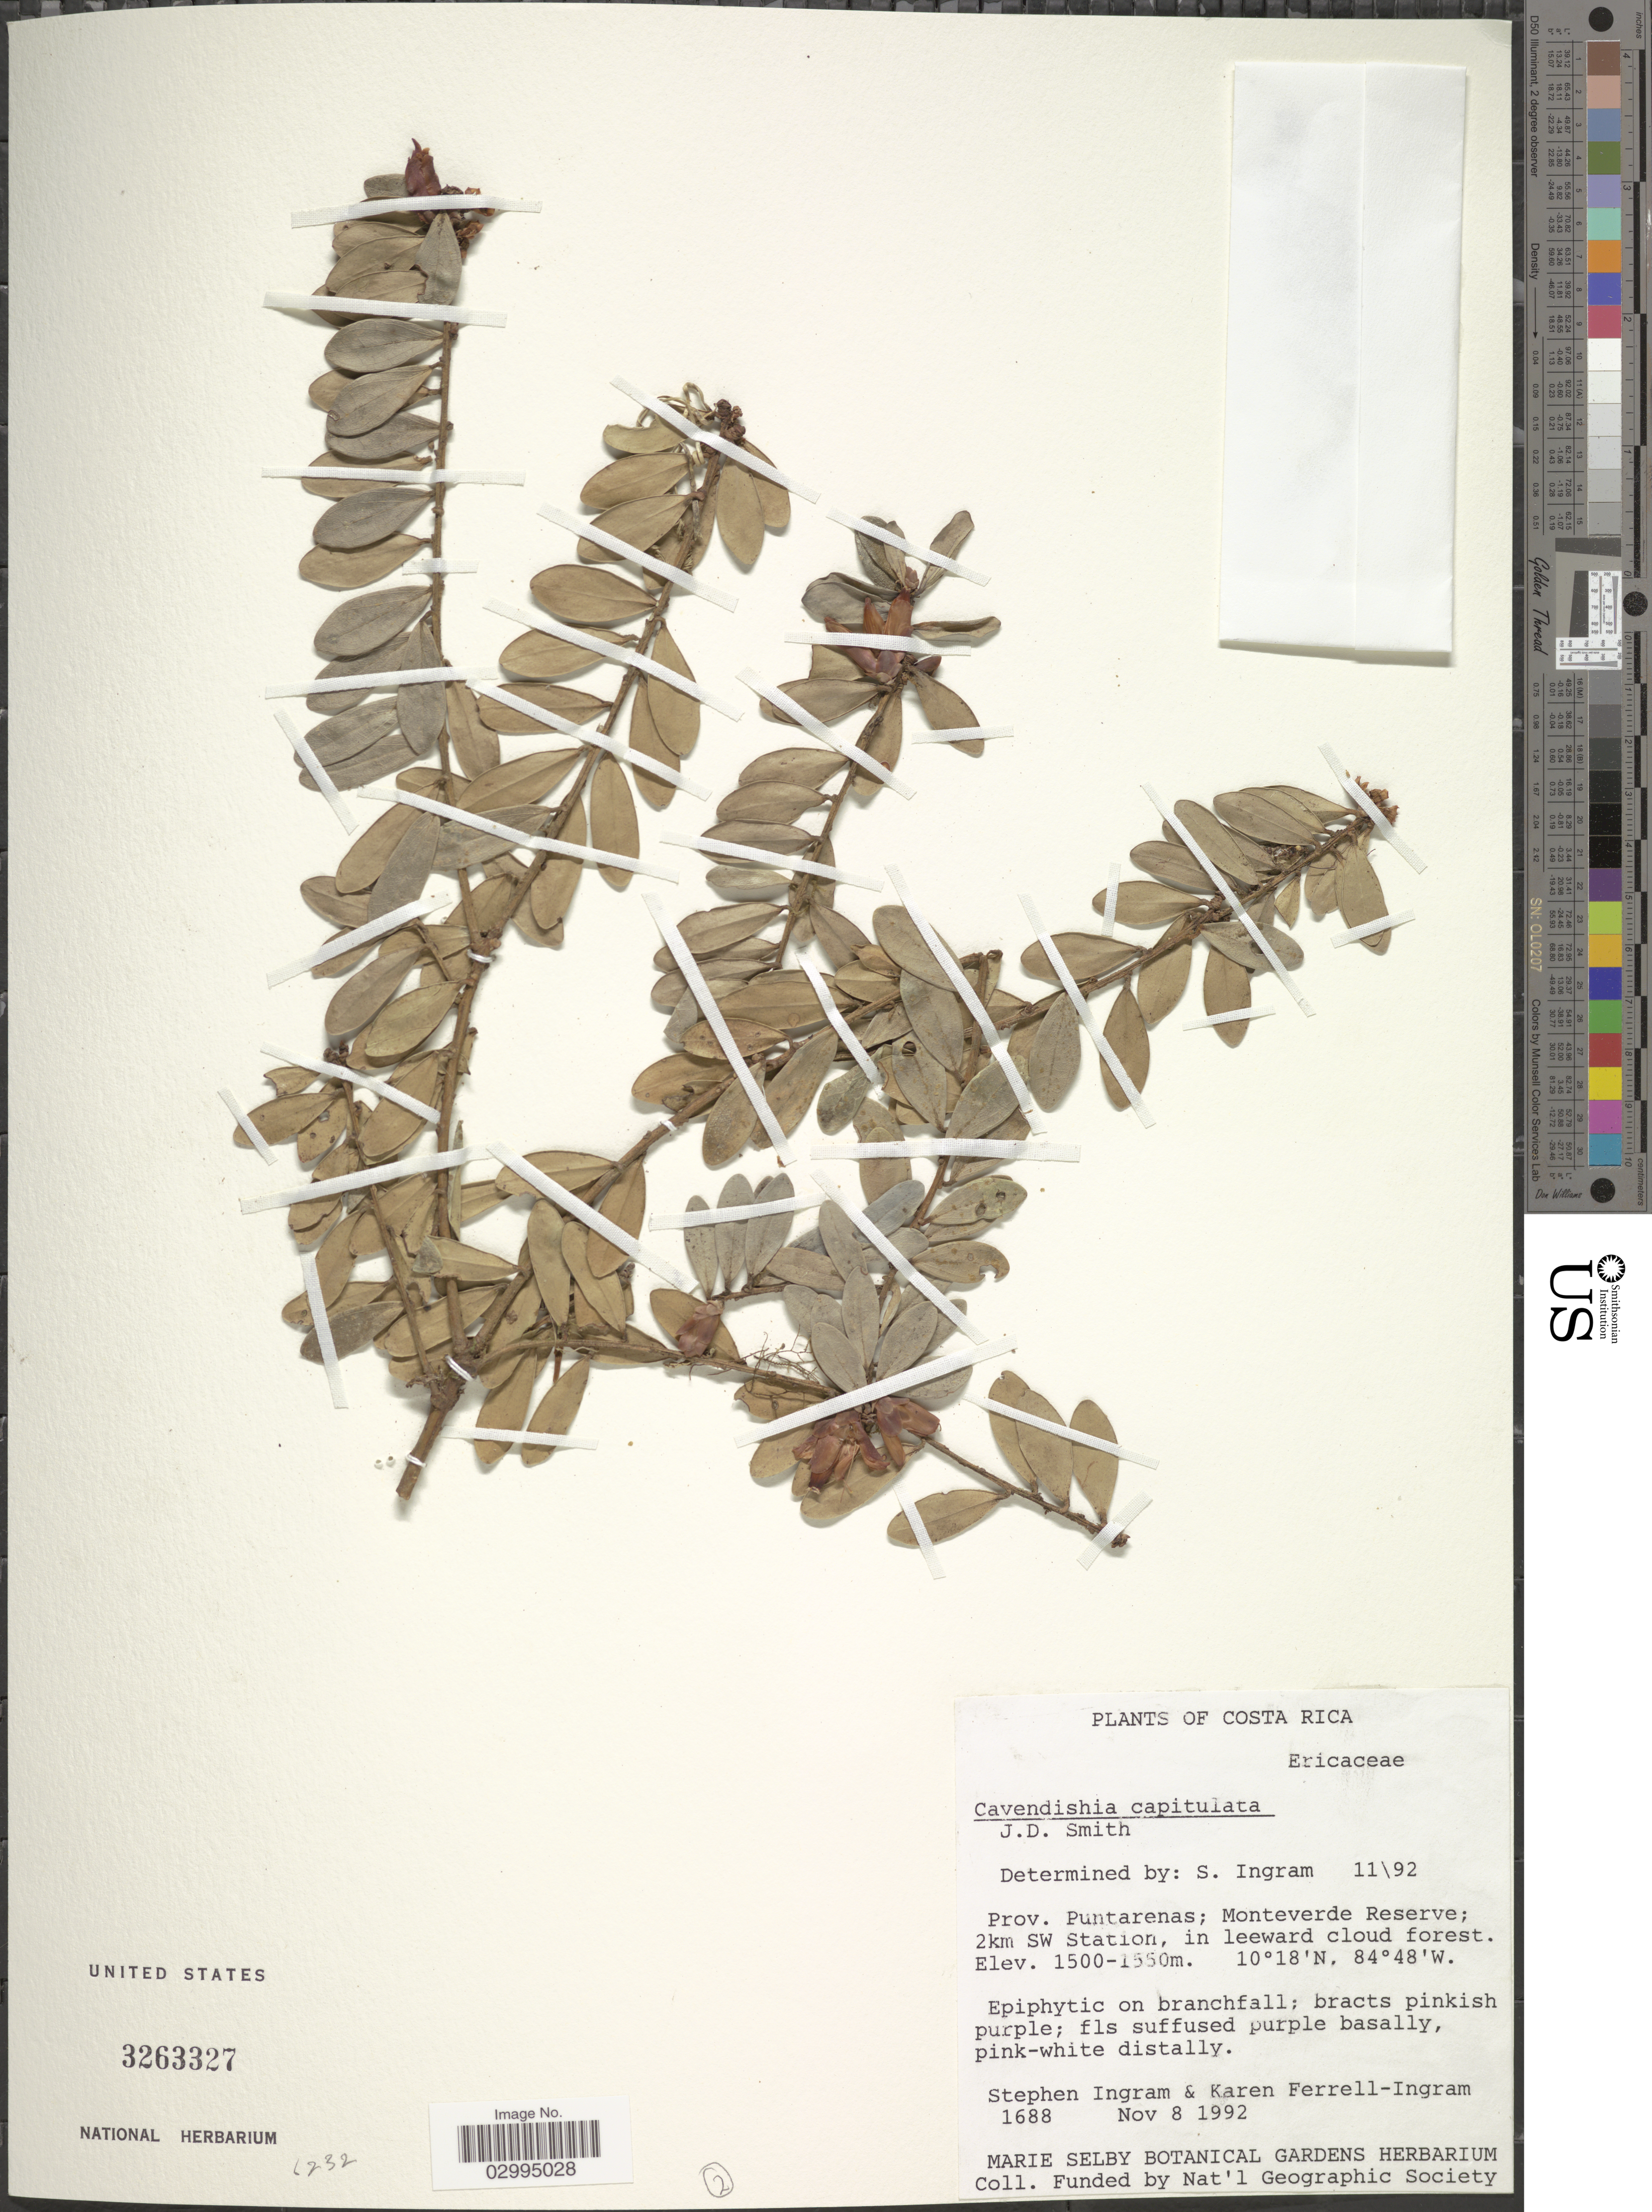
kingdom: Plantae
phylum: Tracheophyta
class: Magnoliopsida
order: Ericales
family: Ericaceae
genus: Cavendishia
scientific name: Cavendishia capitulata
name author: Donn. Sm.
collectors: S. Ingram & K. Ferrell-Ingram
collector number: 1688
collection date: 1992-11-08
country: Costa Rica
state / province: Puntarenas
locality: Prov. Puntarenas; Monteverde Reserve; 2km SW Station, in leeward cloud forest.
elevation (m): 1500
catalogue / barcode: US 3263327